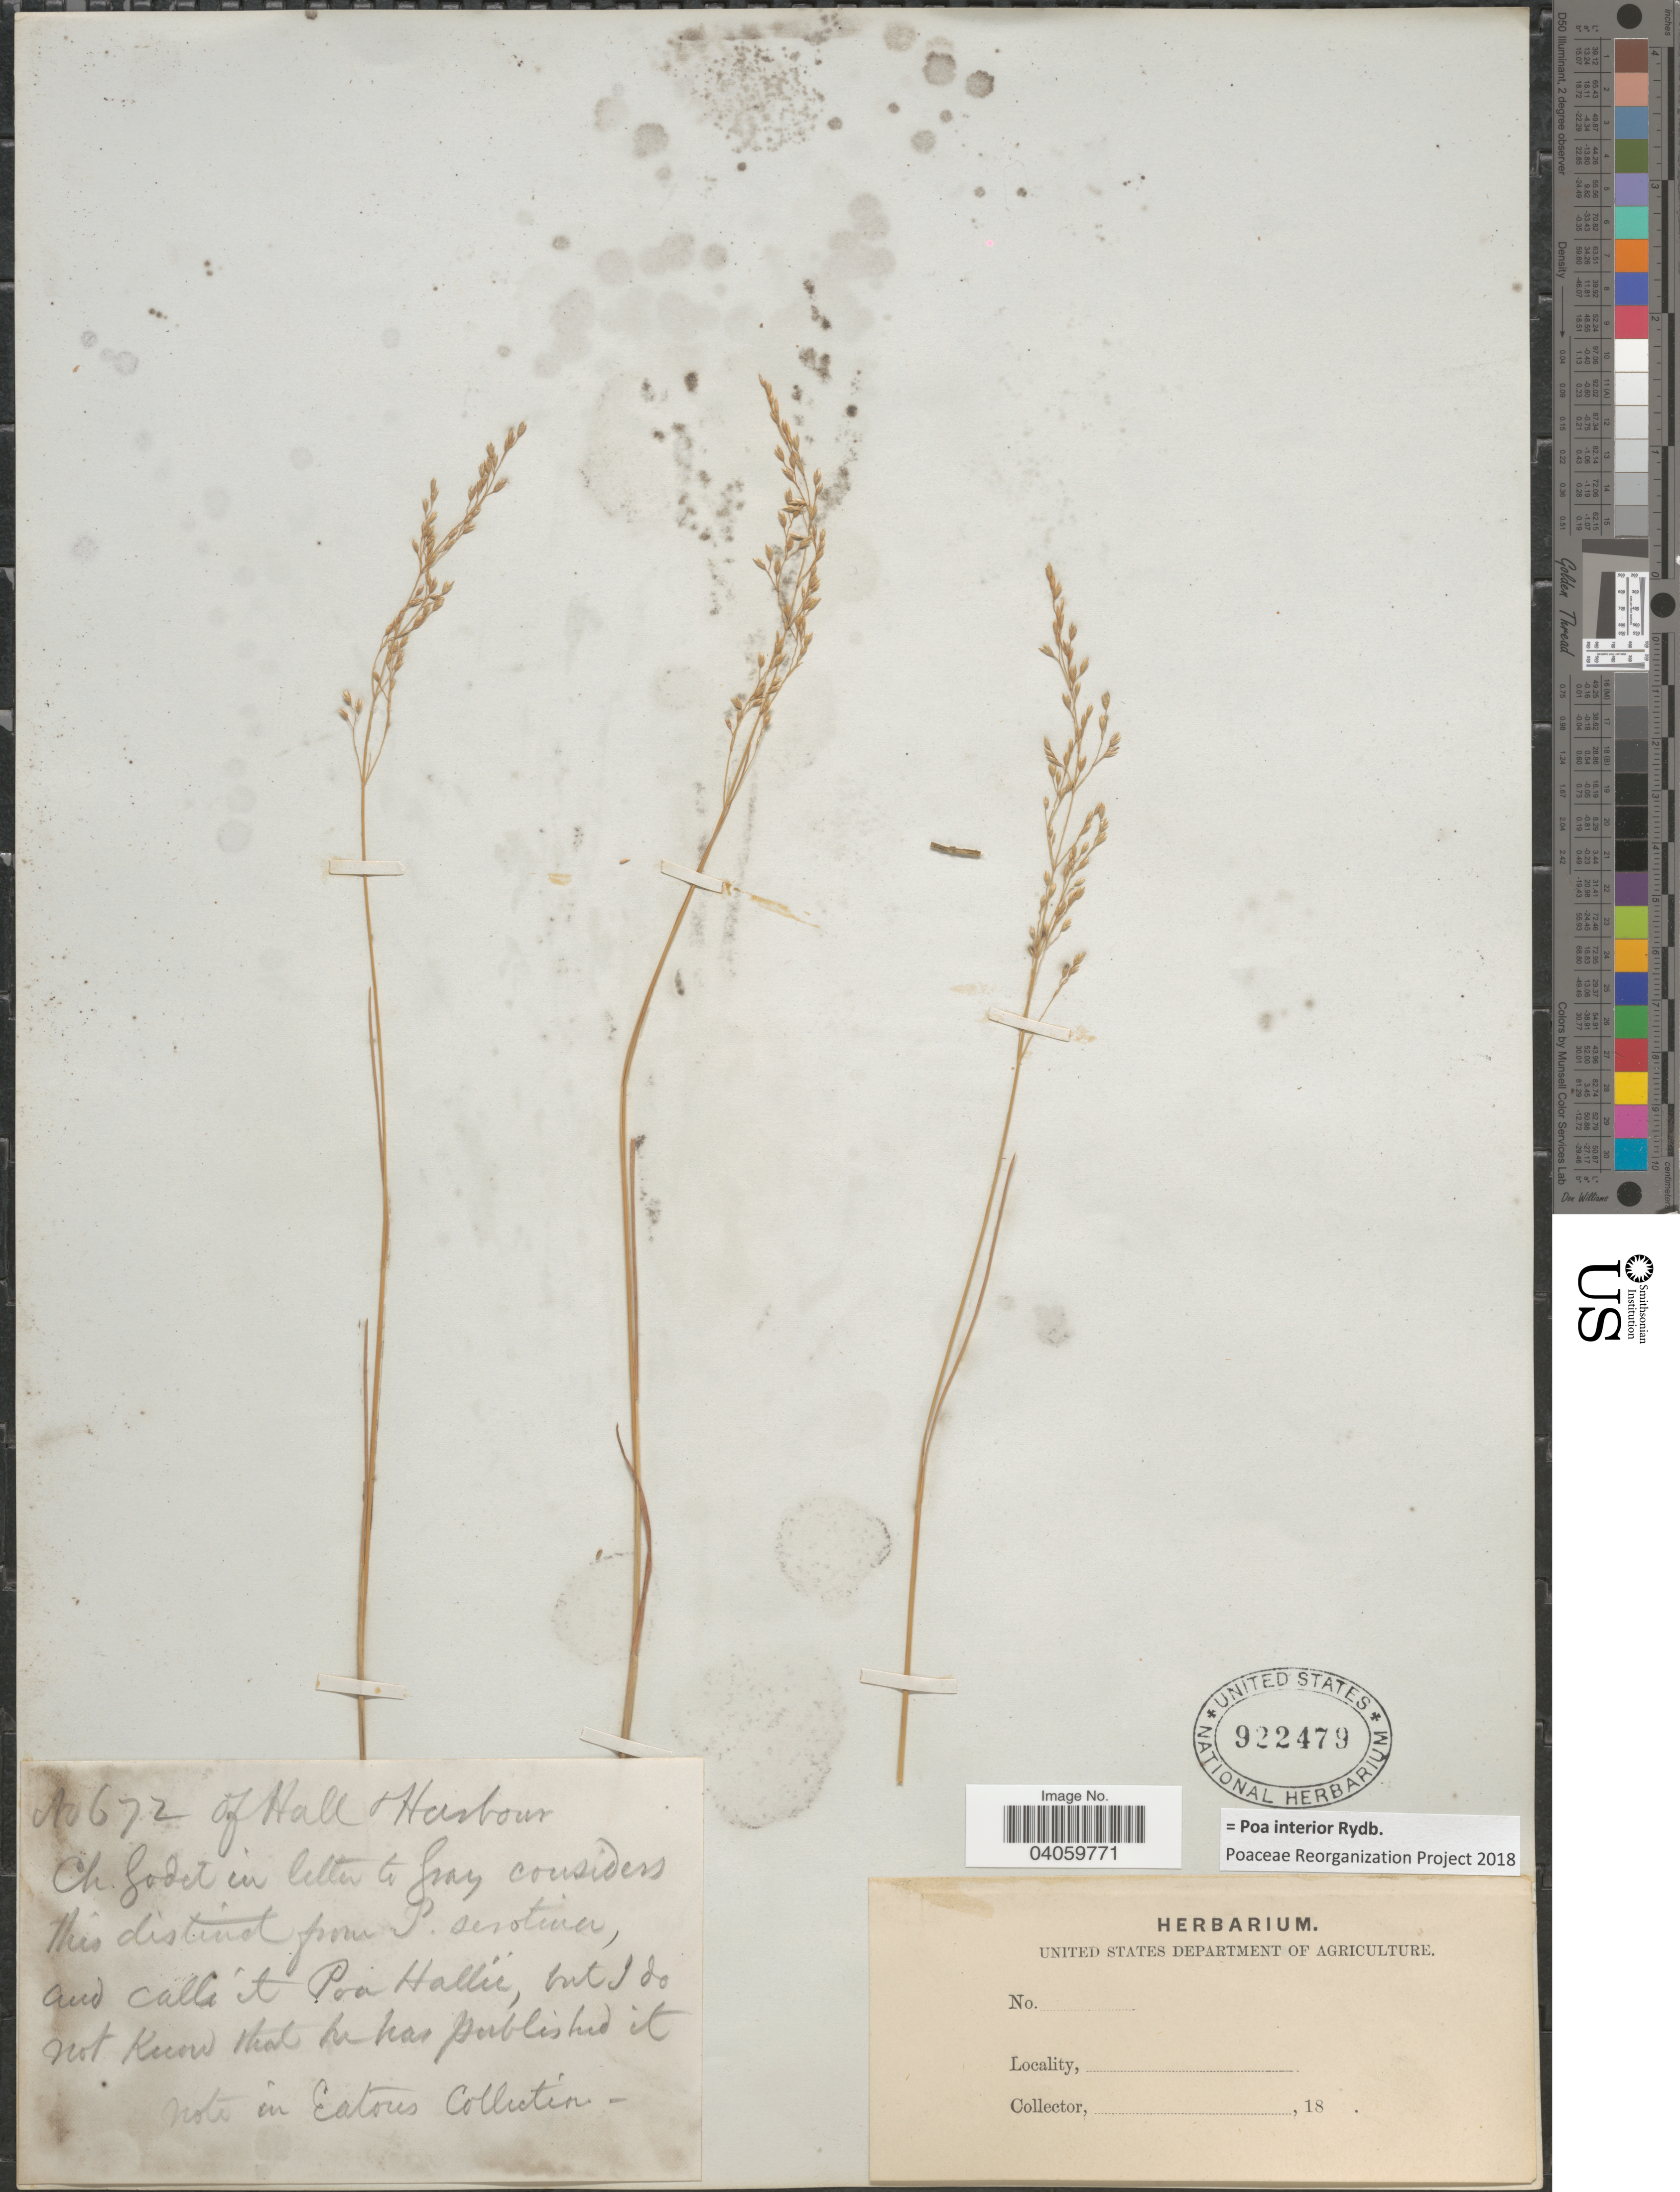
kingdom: Plantae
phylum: Tracheophyta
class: Liliopsida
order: Poales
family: Poaceae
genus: Poa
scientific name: Poa interior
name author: Rydb.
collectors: -- Hall & Harbour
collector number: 672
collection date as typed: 18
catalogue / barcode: US 922479